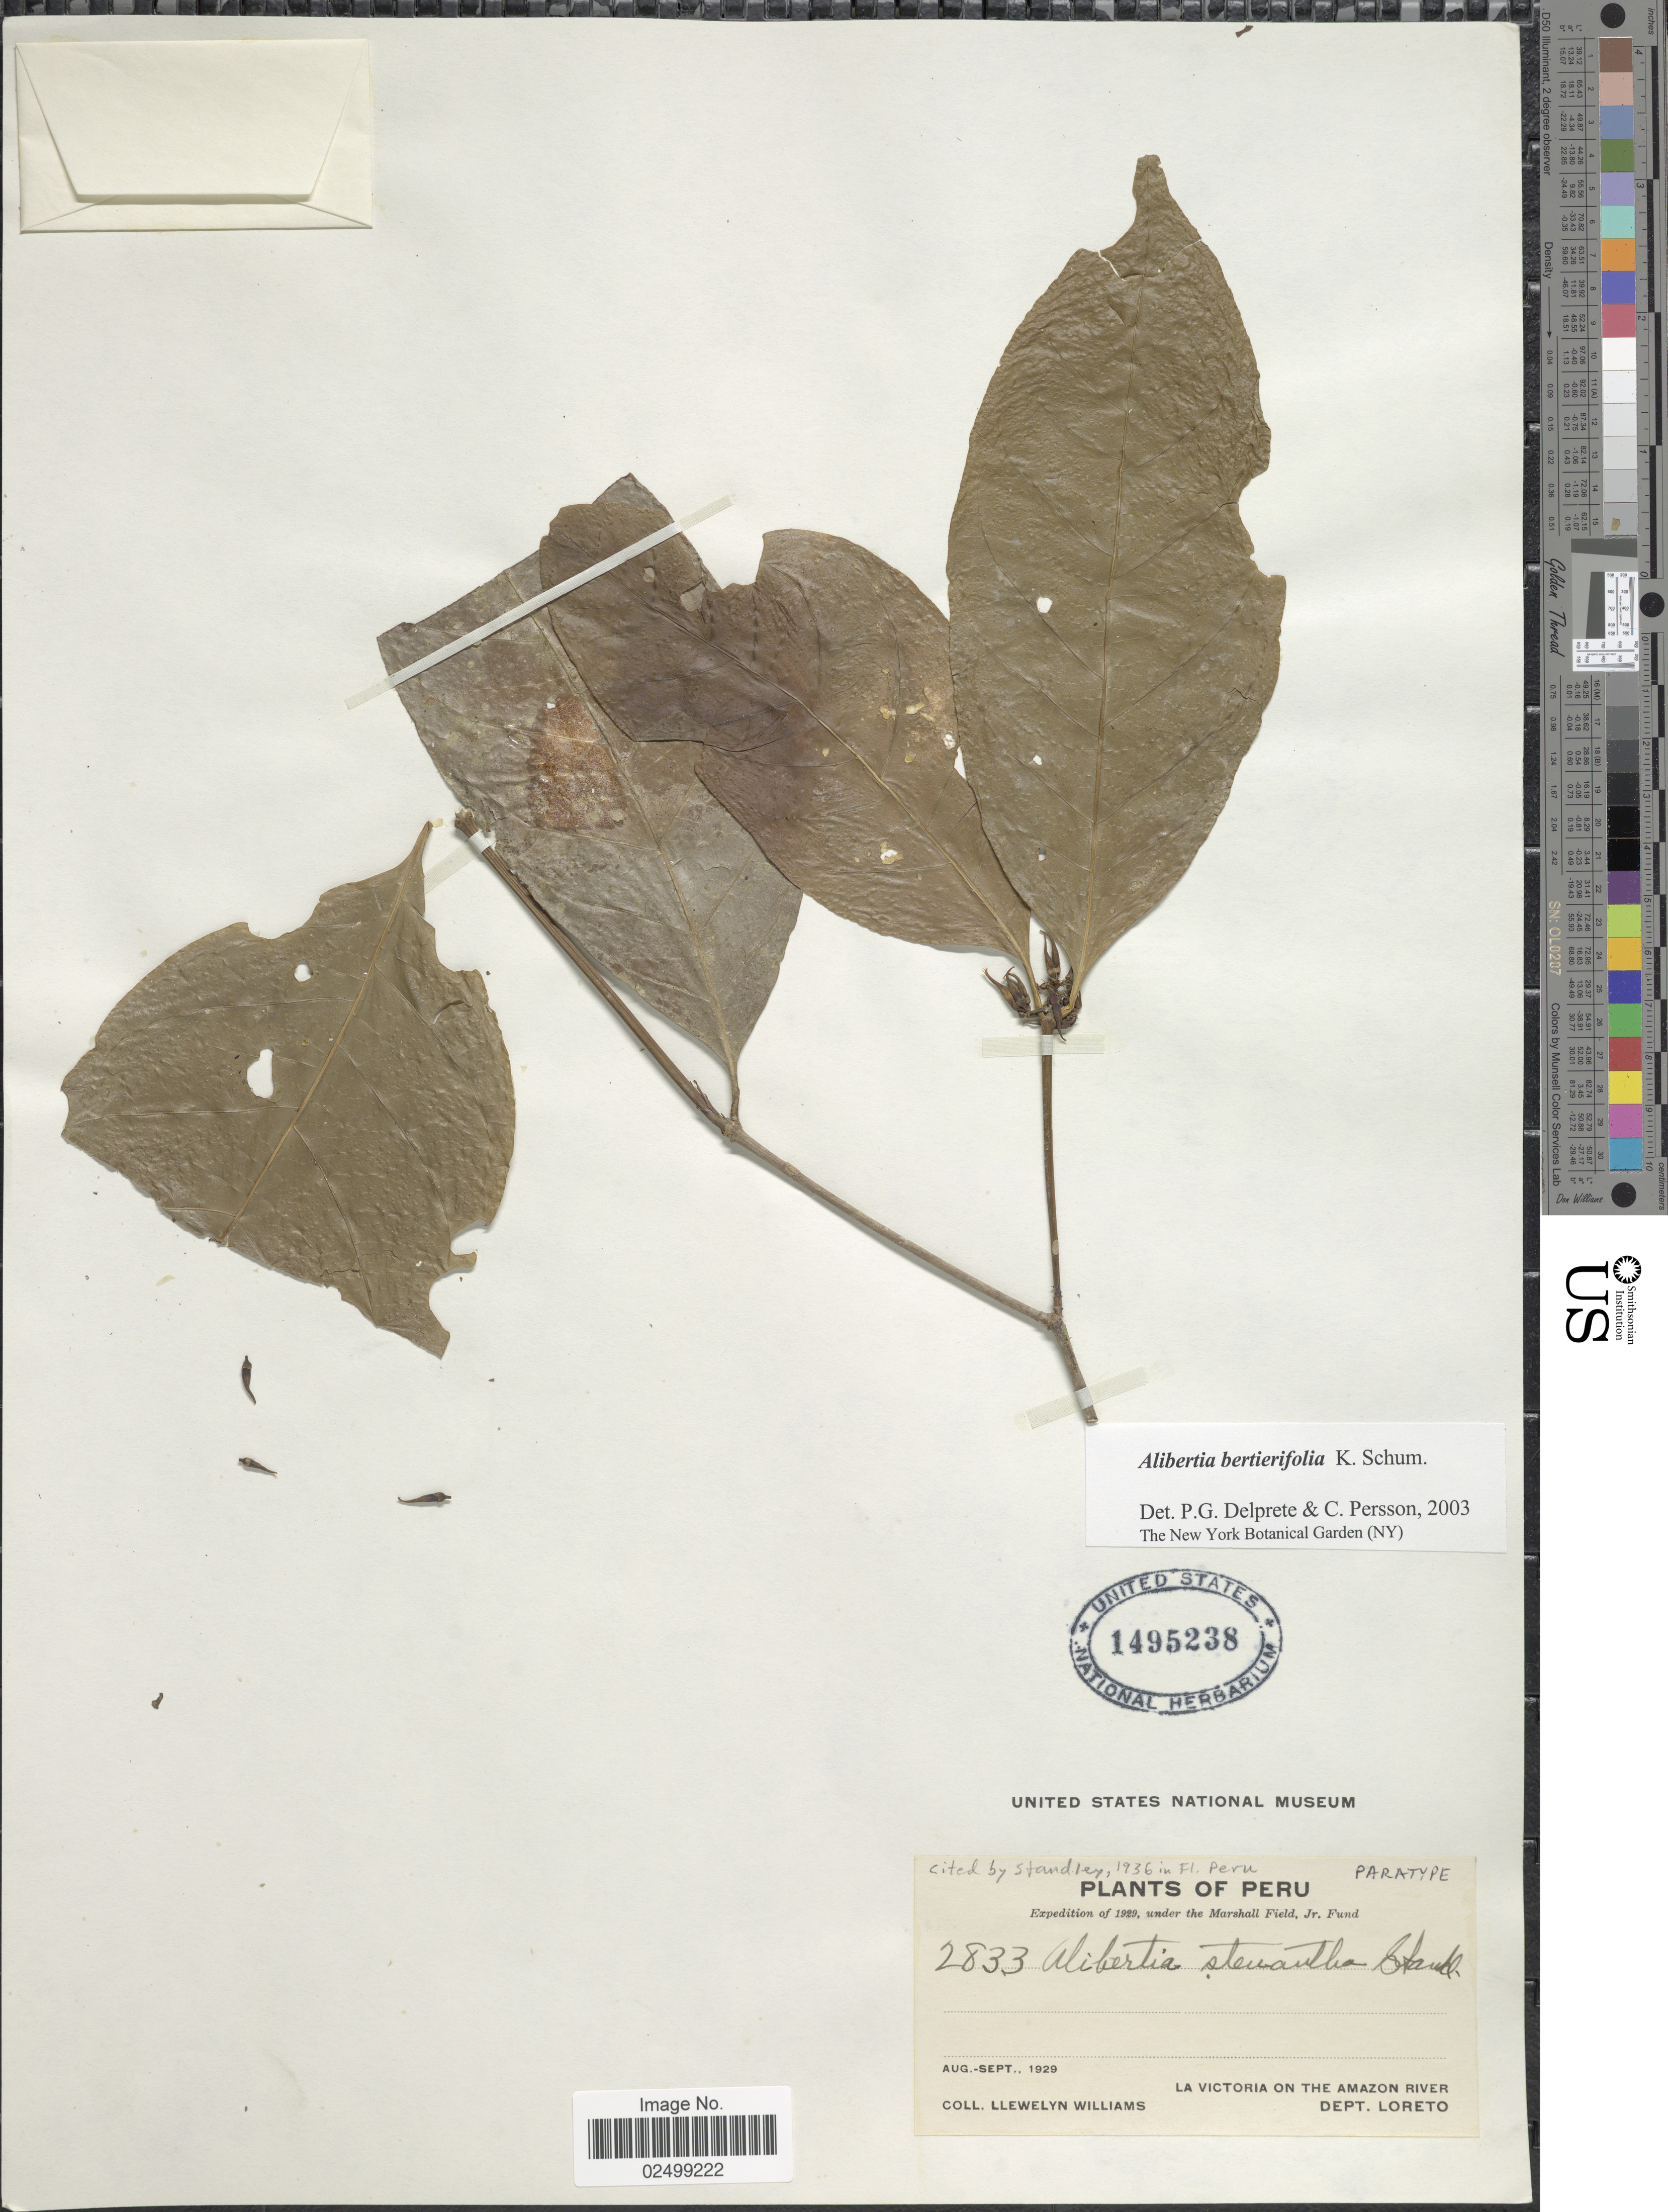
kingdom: Plantae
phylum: Tracheophyta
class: Magnoliopsida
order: Gentianales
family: Rubiaceae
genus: Alibertia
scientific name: Alibertia sp.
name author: K. Schum.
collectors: Ll. Williams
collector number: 2833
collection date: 1929-08/1929-09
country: Peru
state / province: Loreto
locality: La Victoria on the Amazon River, Dept. Loreto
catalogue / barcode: US 1495238